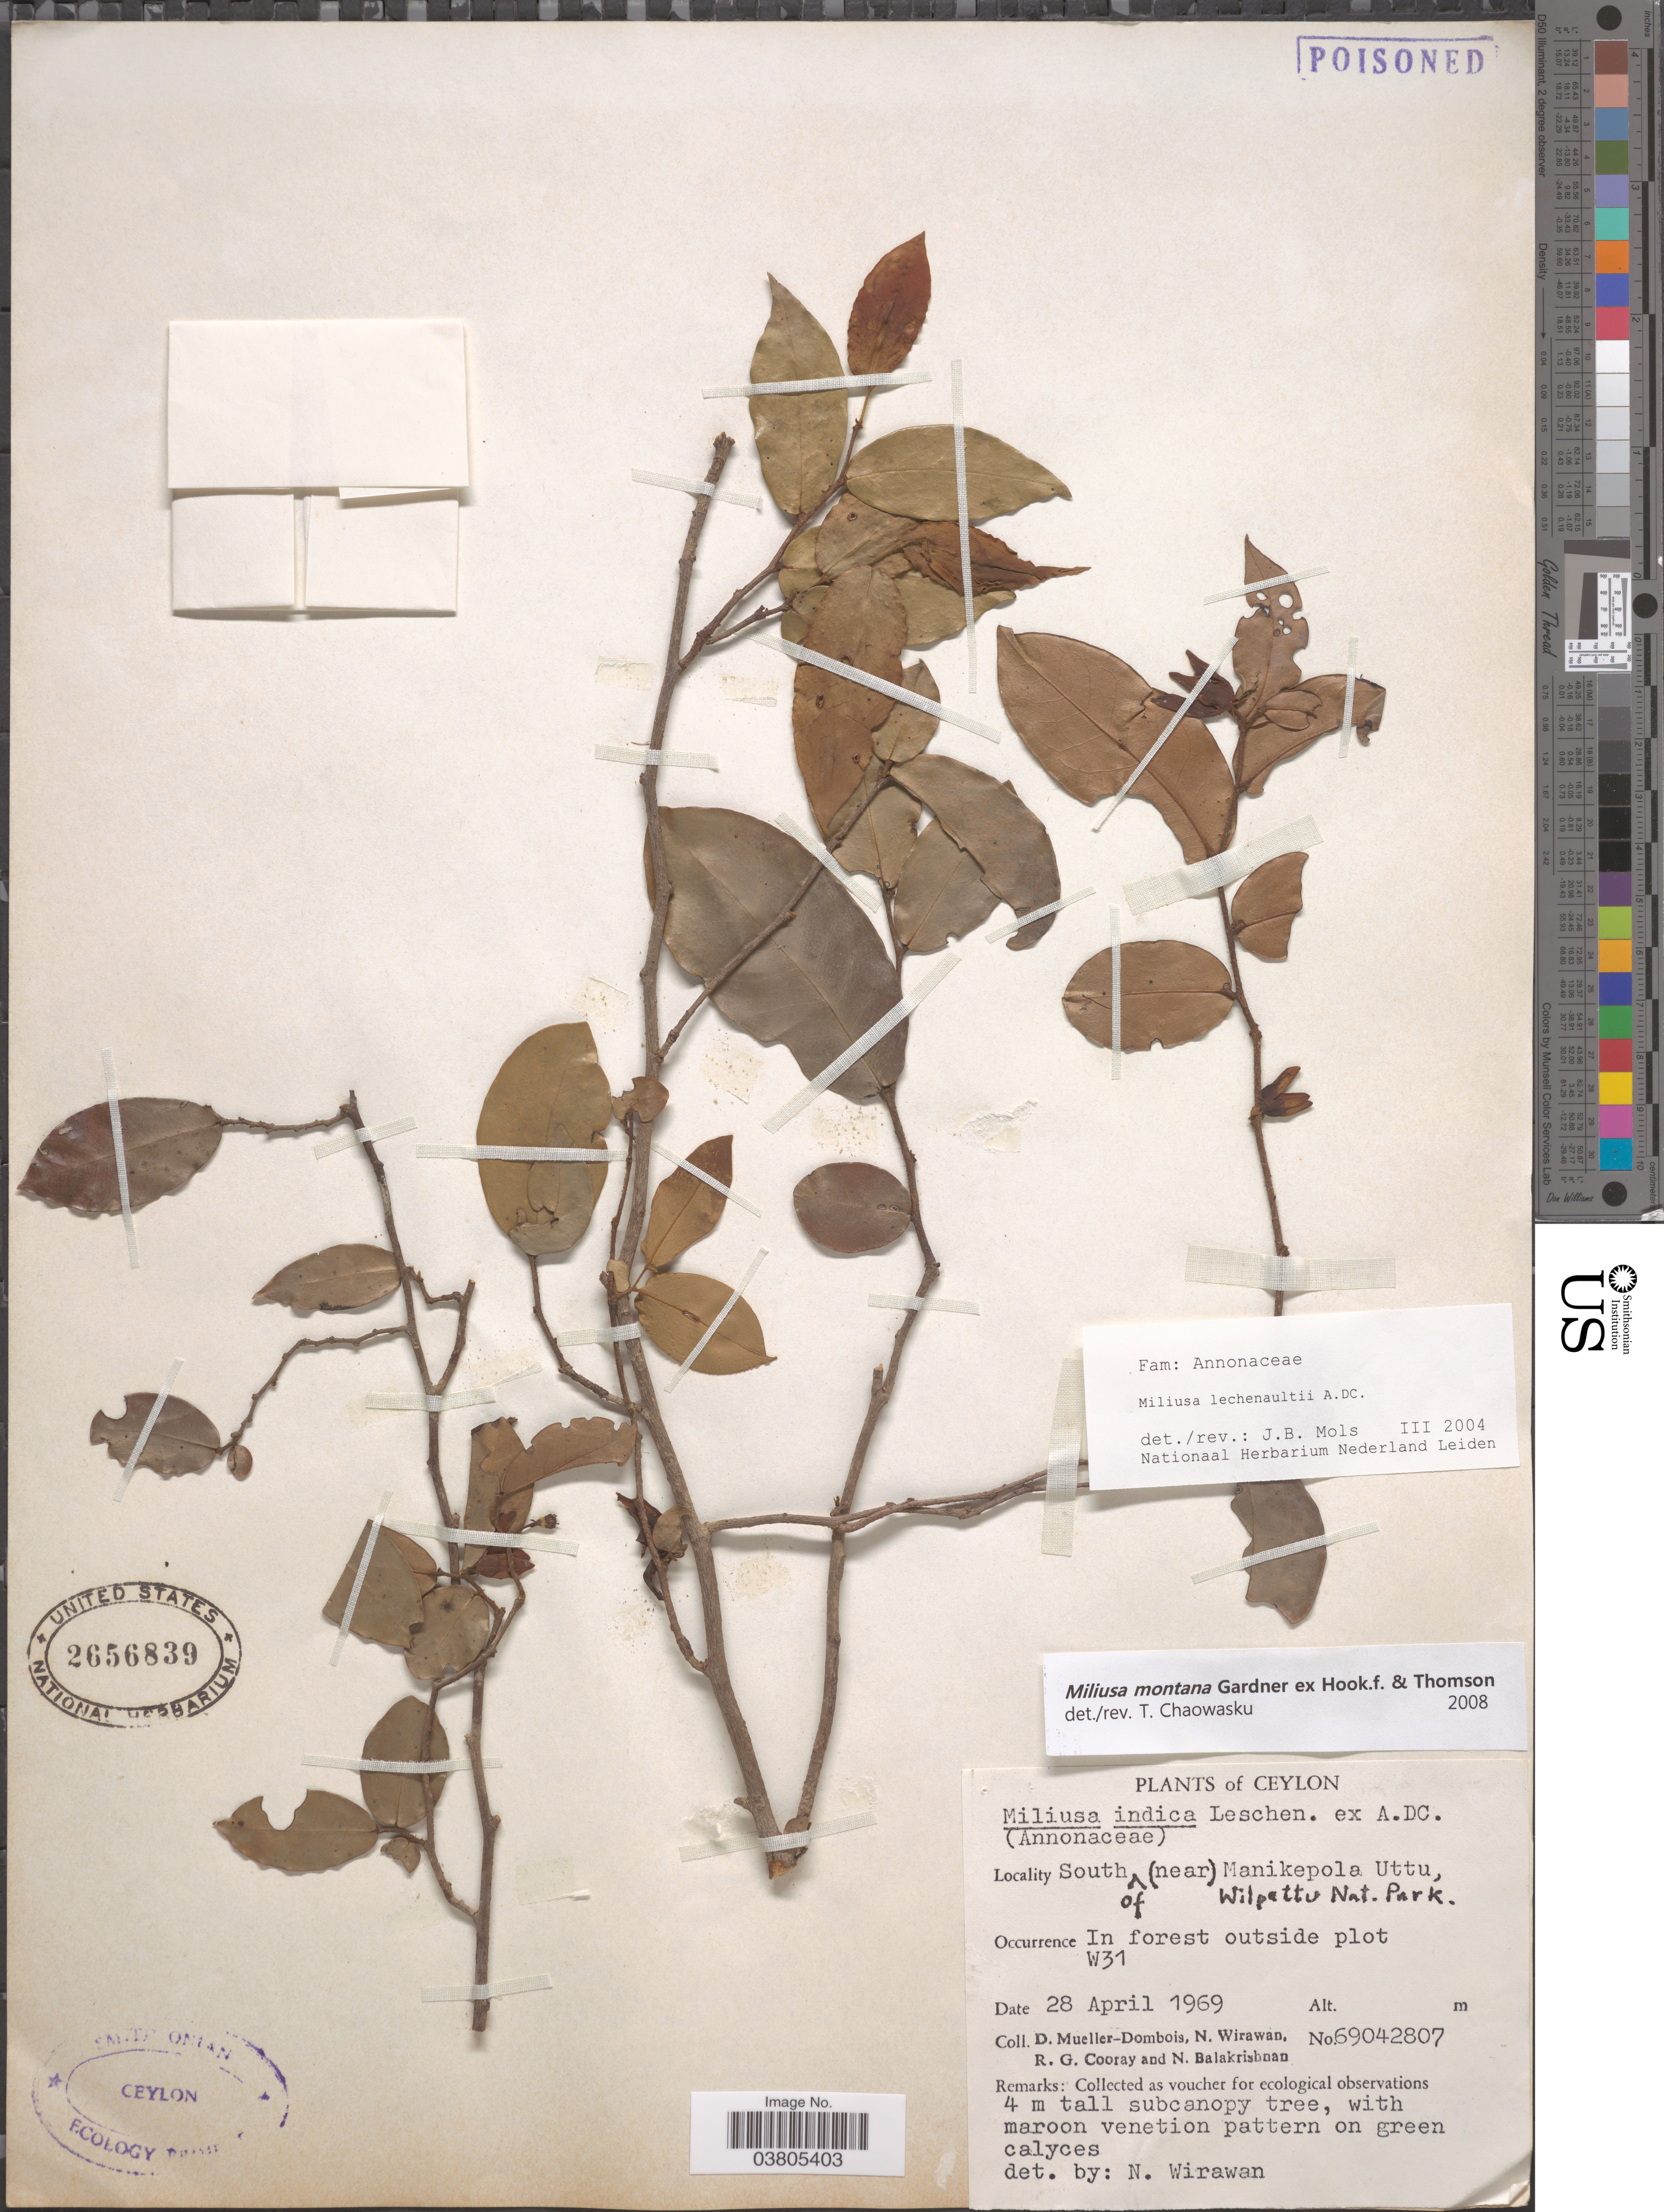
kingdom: Plantae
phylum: Tracheophyta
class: Magnoliopsida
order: Magnoliales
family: Annonaceae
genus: Miliusa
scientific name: Miliusa montana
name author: Gardner ex Hook. f. & Thomson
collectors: D. Mueller-Dombois, N. Wirawan, R. Cooray & N. Balakrishnan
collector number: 69042807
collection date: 1969-04-28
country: Sri Lanka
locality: Ceylon. South of (near) Manikepola Uttu, Wilpattu Nat. Park. In forest outside plot W31.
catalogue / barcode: US 2656839